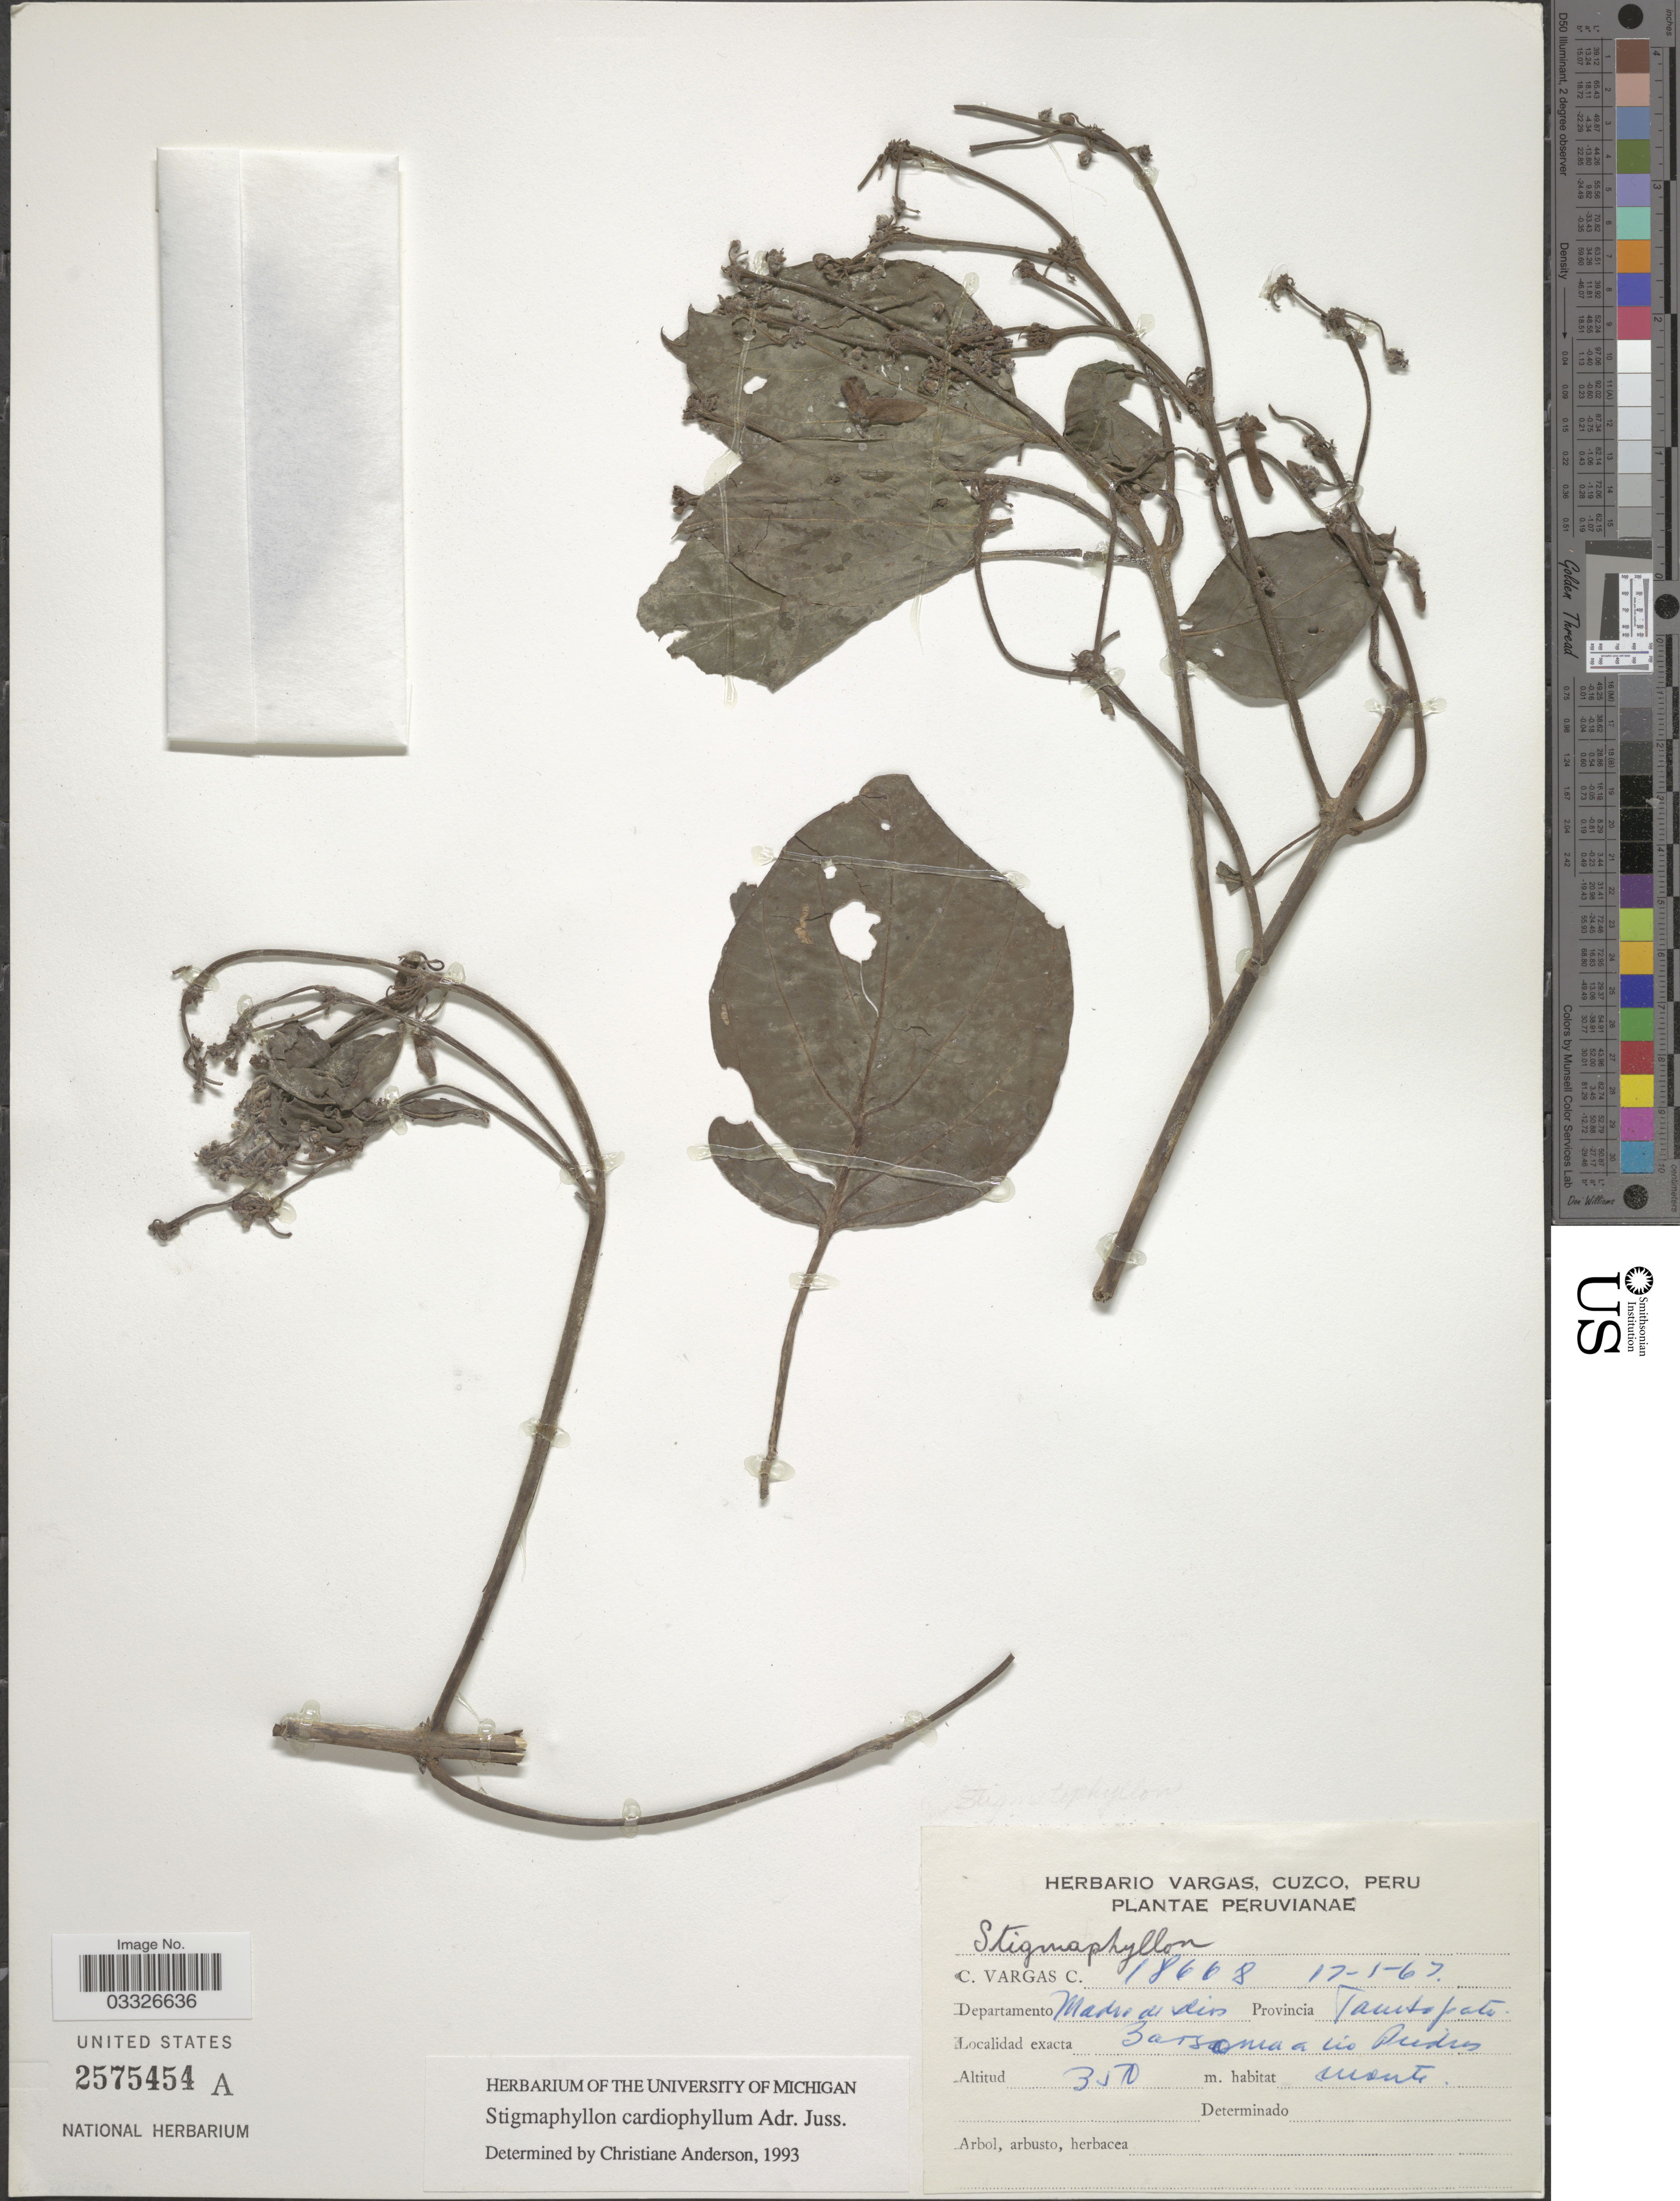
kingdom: Plantae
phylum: Tracheophyta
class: Magnoliopsida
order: Malpighiales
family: Malpighiaceae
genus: Stigmaphyllon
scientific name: Stigmaphyllon cardiophyllum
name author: A. Juss.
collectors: C. Vargas Calderón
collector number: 18668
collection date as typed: Transcribed d/m/y: 17/1/67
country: Peru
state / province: Madre de Dios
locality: Departamento Madre de Dios. Provincia Tambopata. Barsala [interpreted] a rio Piedras.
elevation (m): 350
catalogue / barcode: US 2575454A